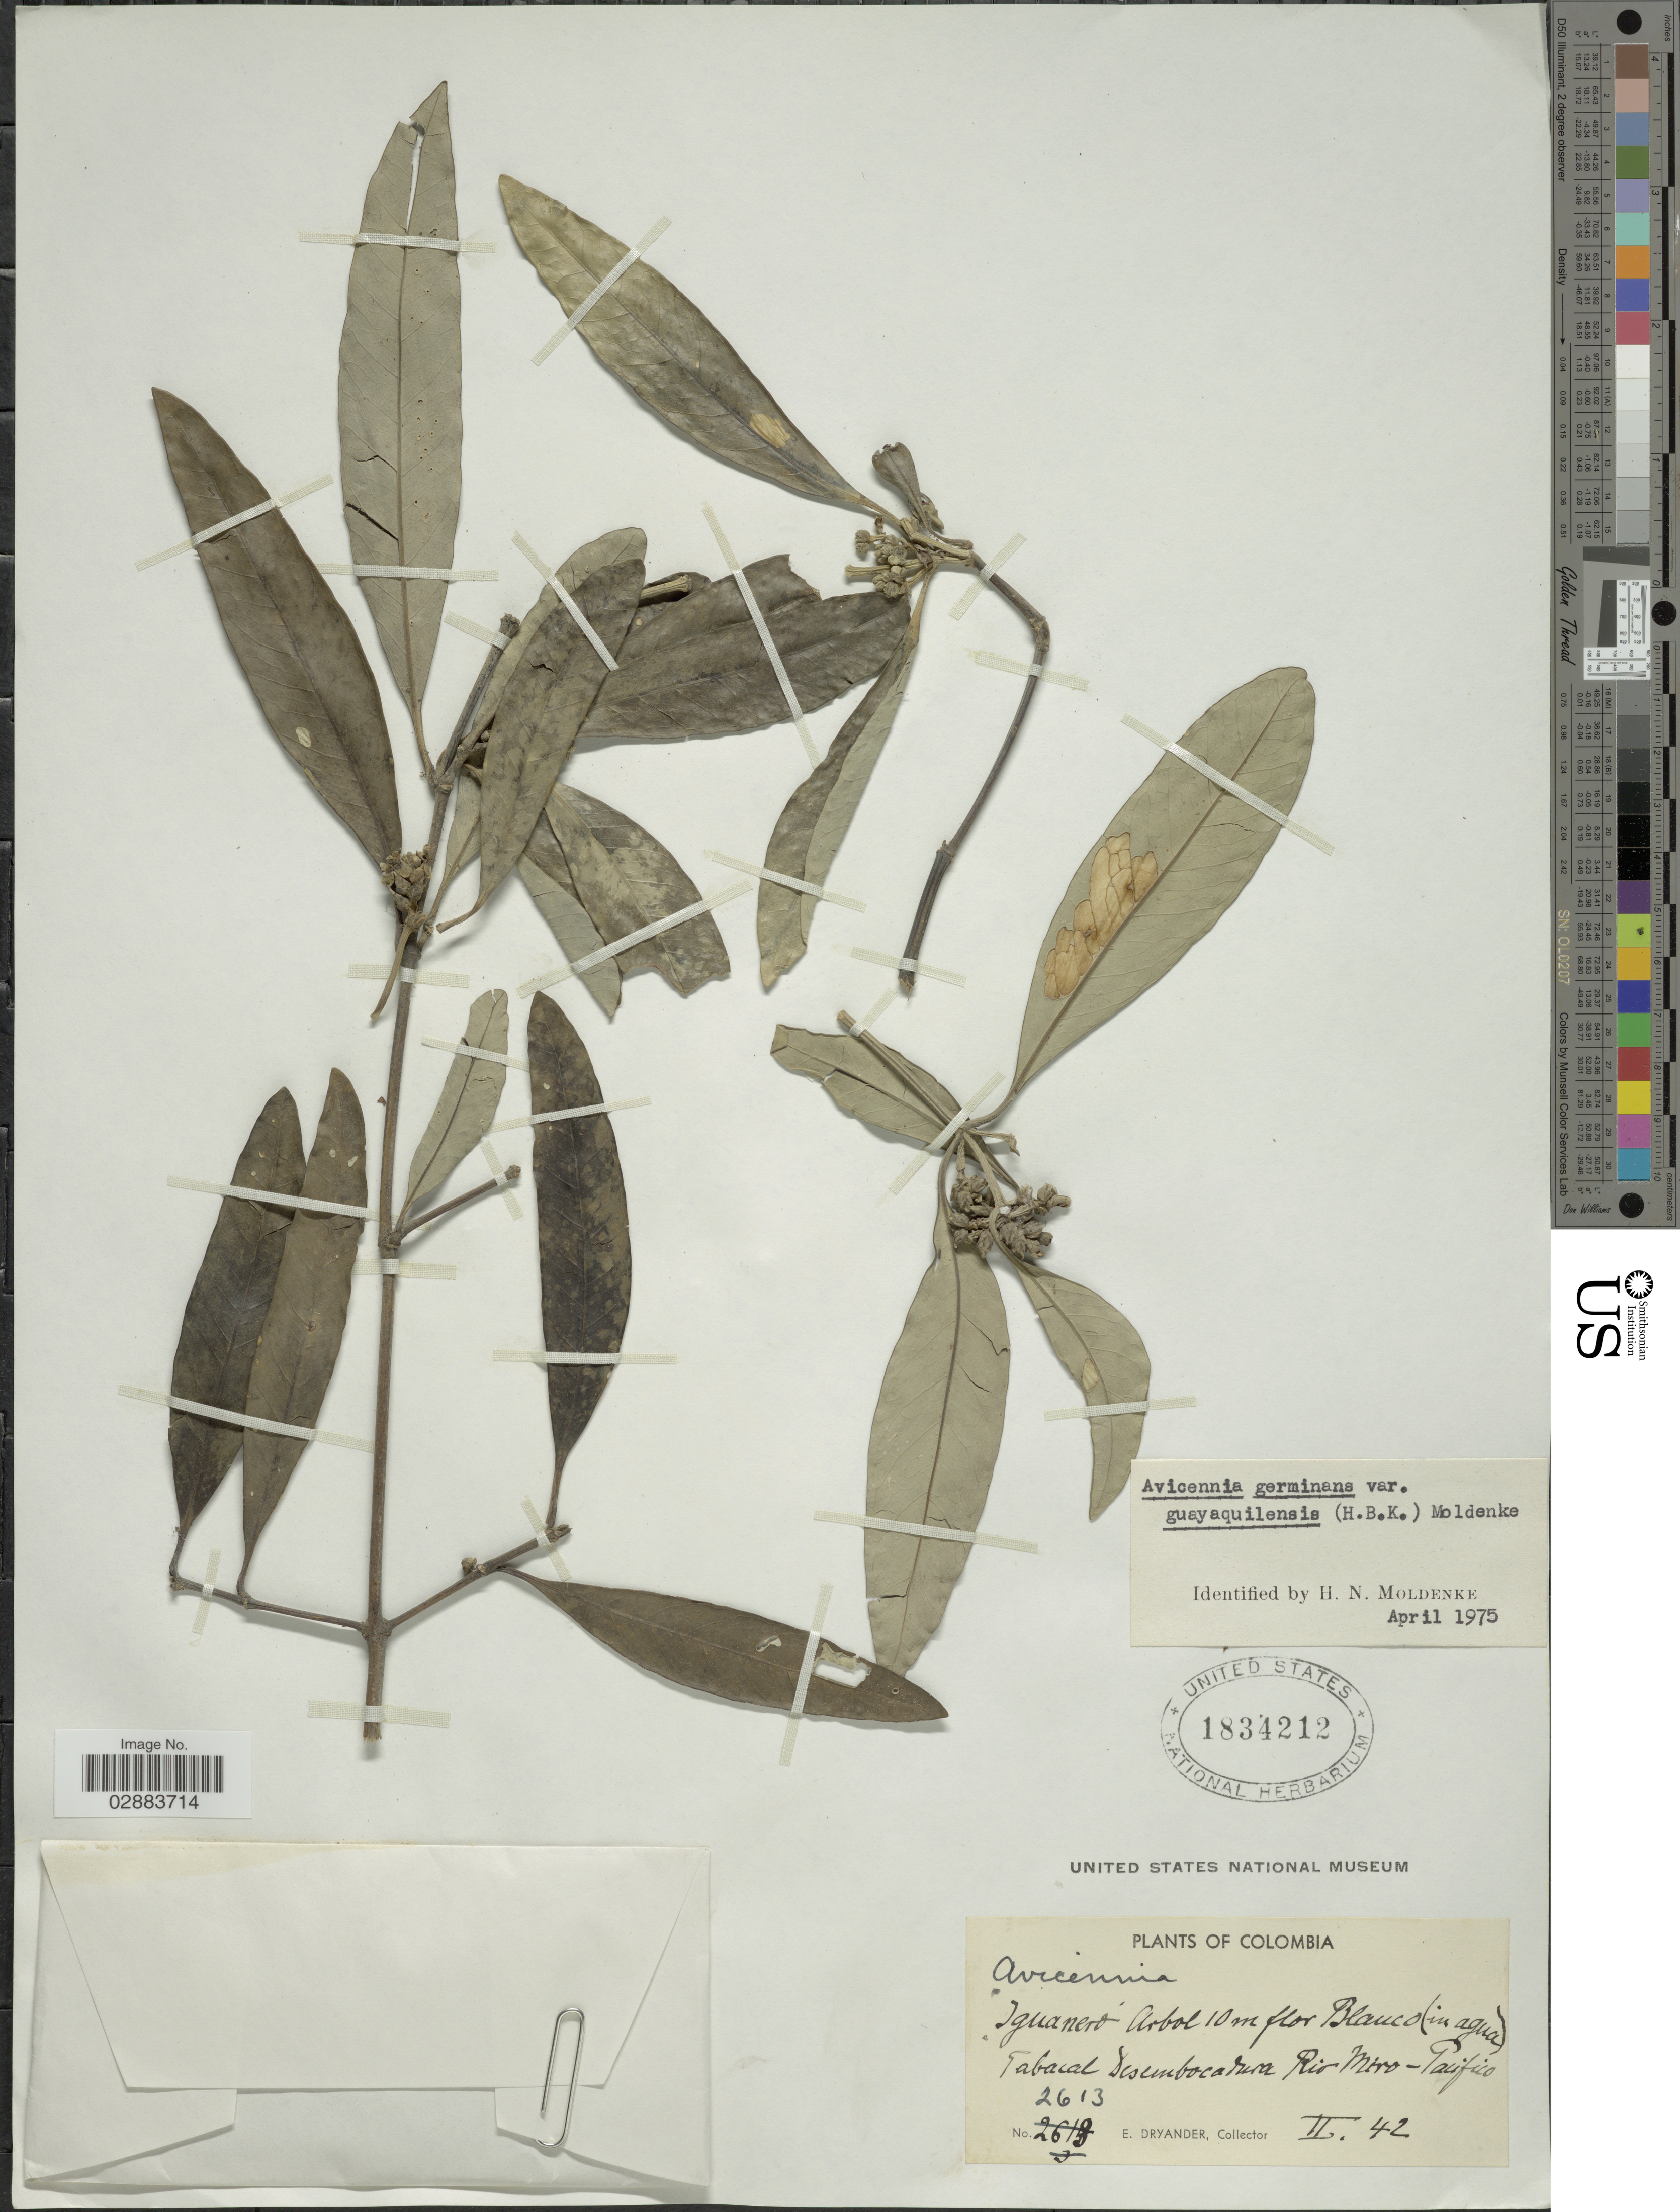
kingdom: Plantae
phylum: Tracheophyta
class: Magnoliopsida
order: Lamiales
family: Acanthaceae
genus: Avicennia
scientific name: Avicennia germinans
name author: (L.) L.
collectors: E. Dryander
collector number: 2613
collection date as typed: Transcribed d/m/y: /2/42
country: Colombia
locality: Tabacal Desemboda Rio Miro-Pacifico.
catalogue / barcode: US 1834212